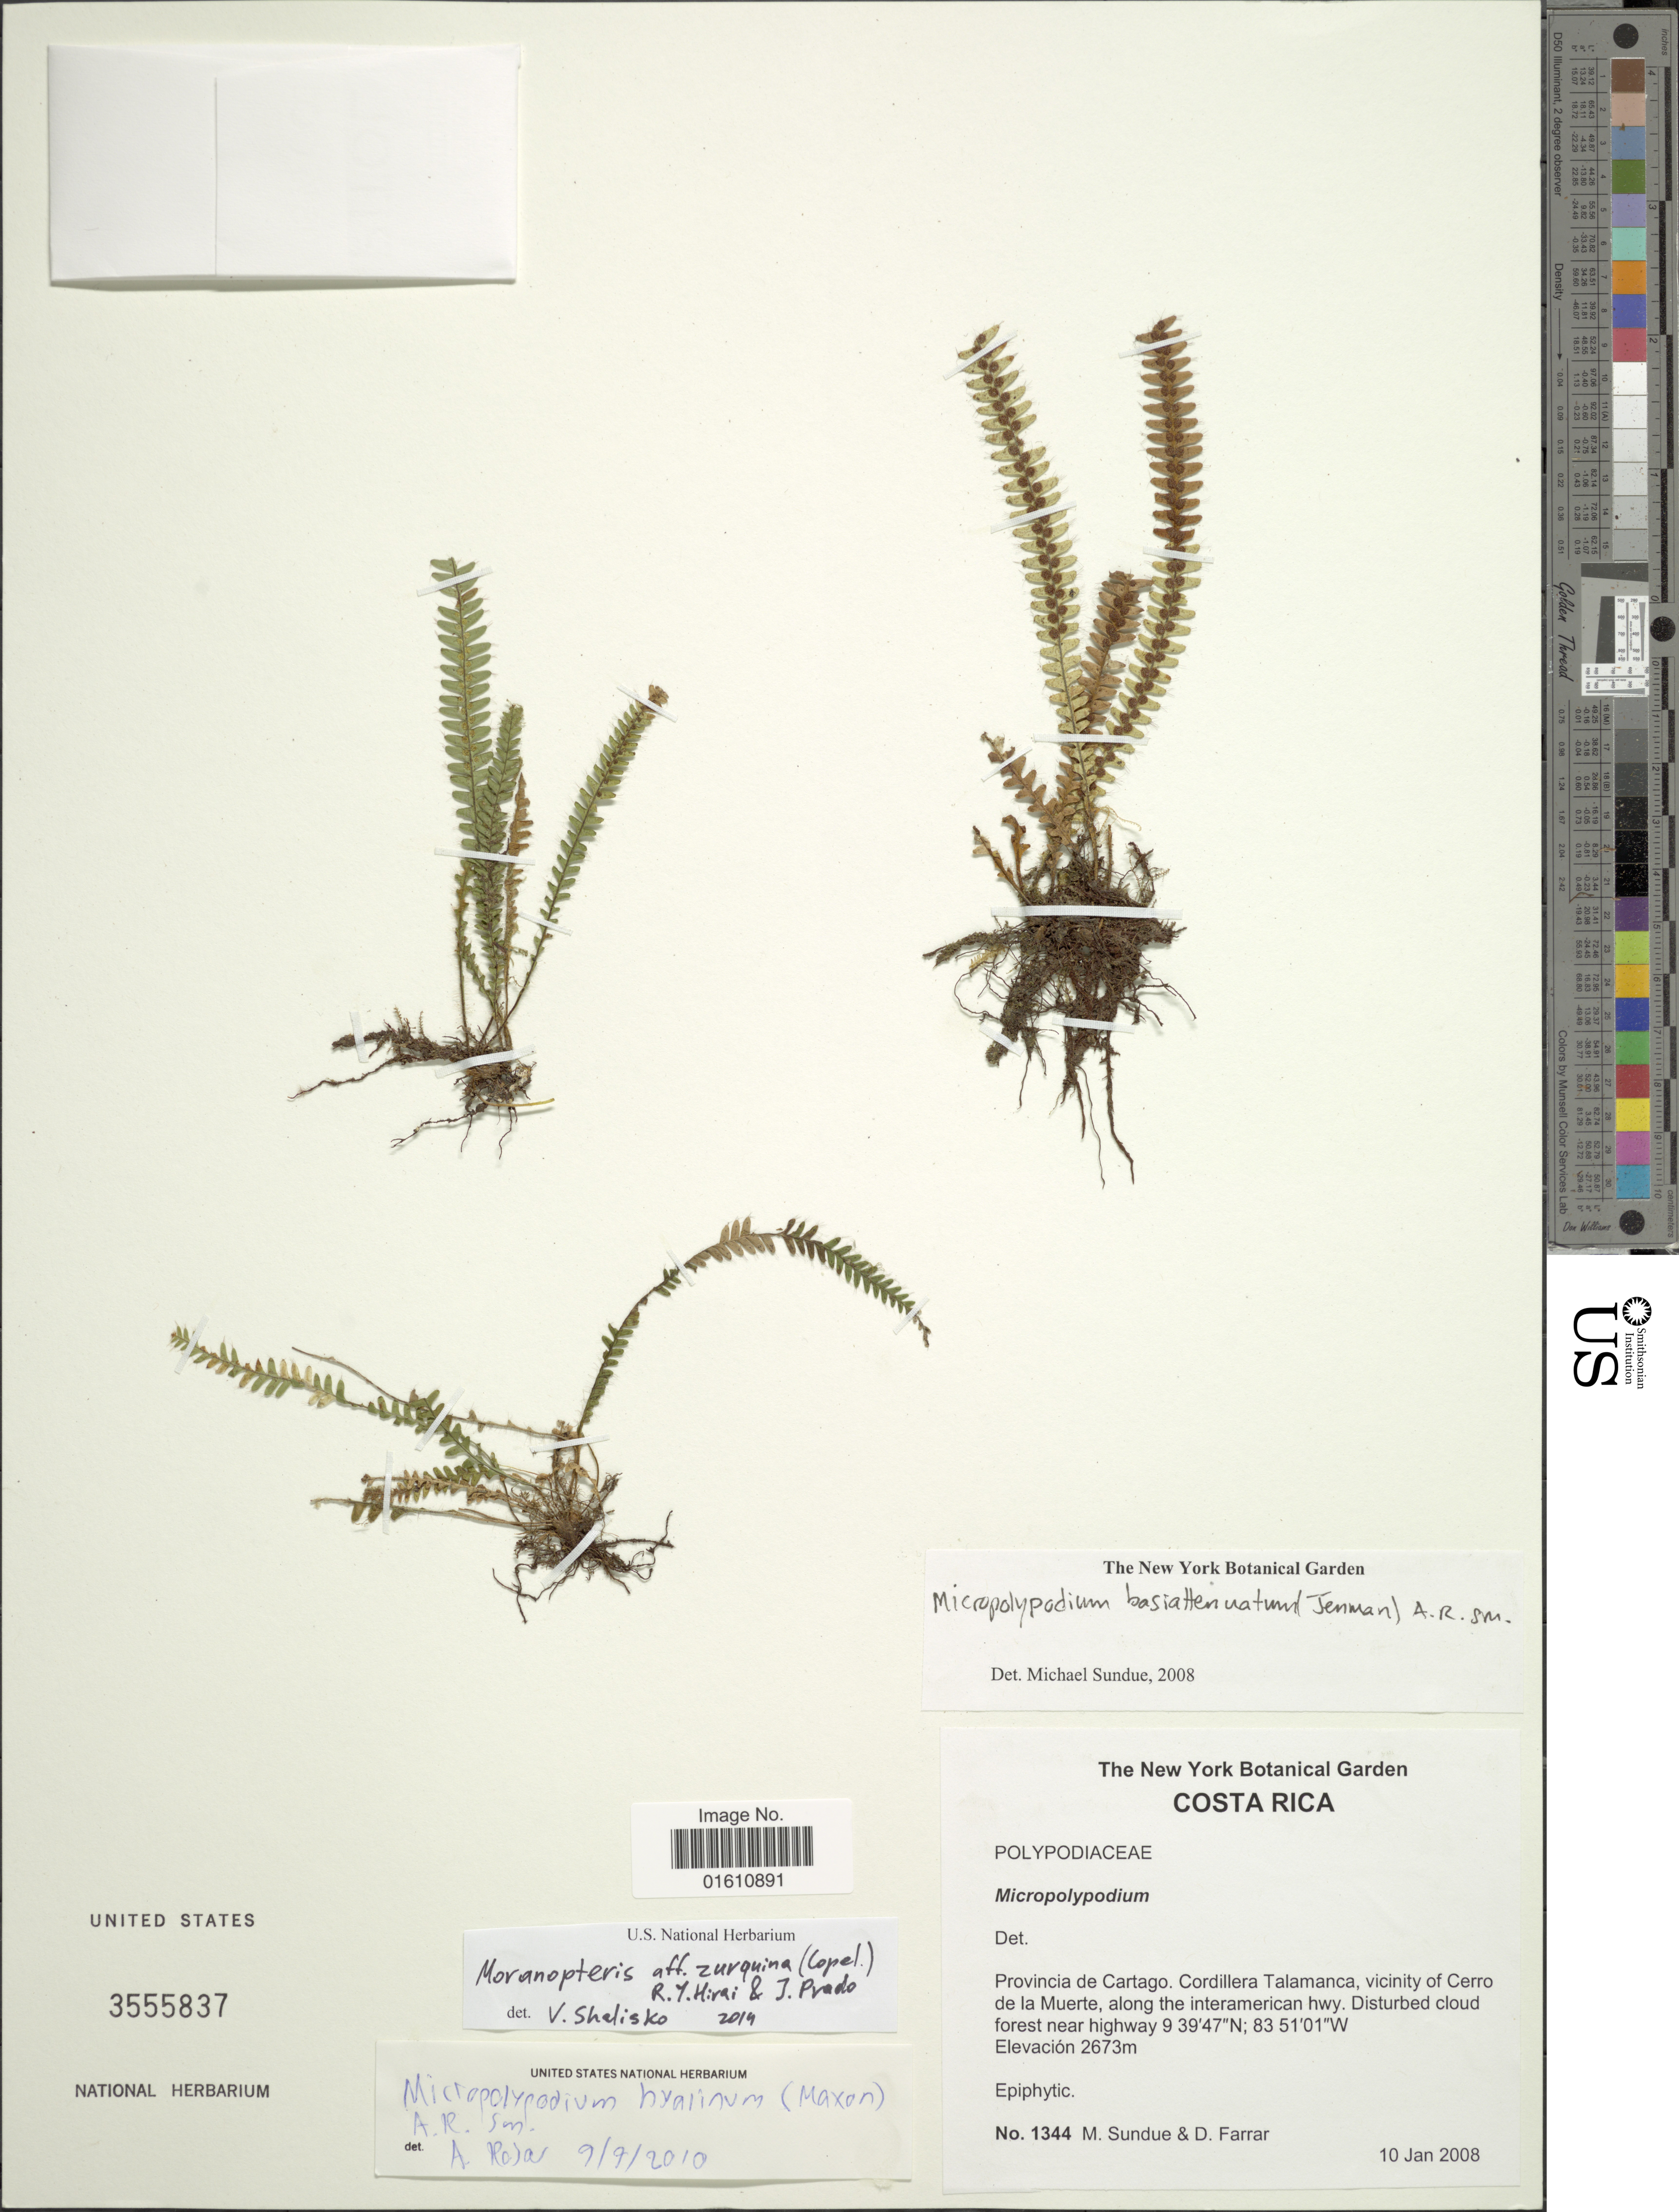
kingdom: Plantae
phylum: Tracheophyta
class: Polypodiopsida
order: Polypodiales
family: Polypodiaceae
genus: Moranopteris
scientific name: Moranopteris basiattenuata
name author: (Jenman) R. Y. Hirai & J. Prado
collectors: M. Sundue & D. R. Farrar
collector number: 1344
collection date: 2008-01-10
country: Costa Rica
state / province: Cartago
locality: Provincia de Cartago, Cordillera Talamanca, vicinity of Cerro de la Muerte, along the interamerican hwy, disturbed cloud forest near highway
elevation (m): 2673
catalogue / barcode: US 3555837